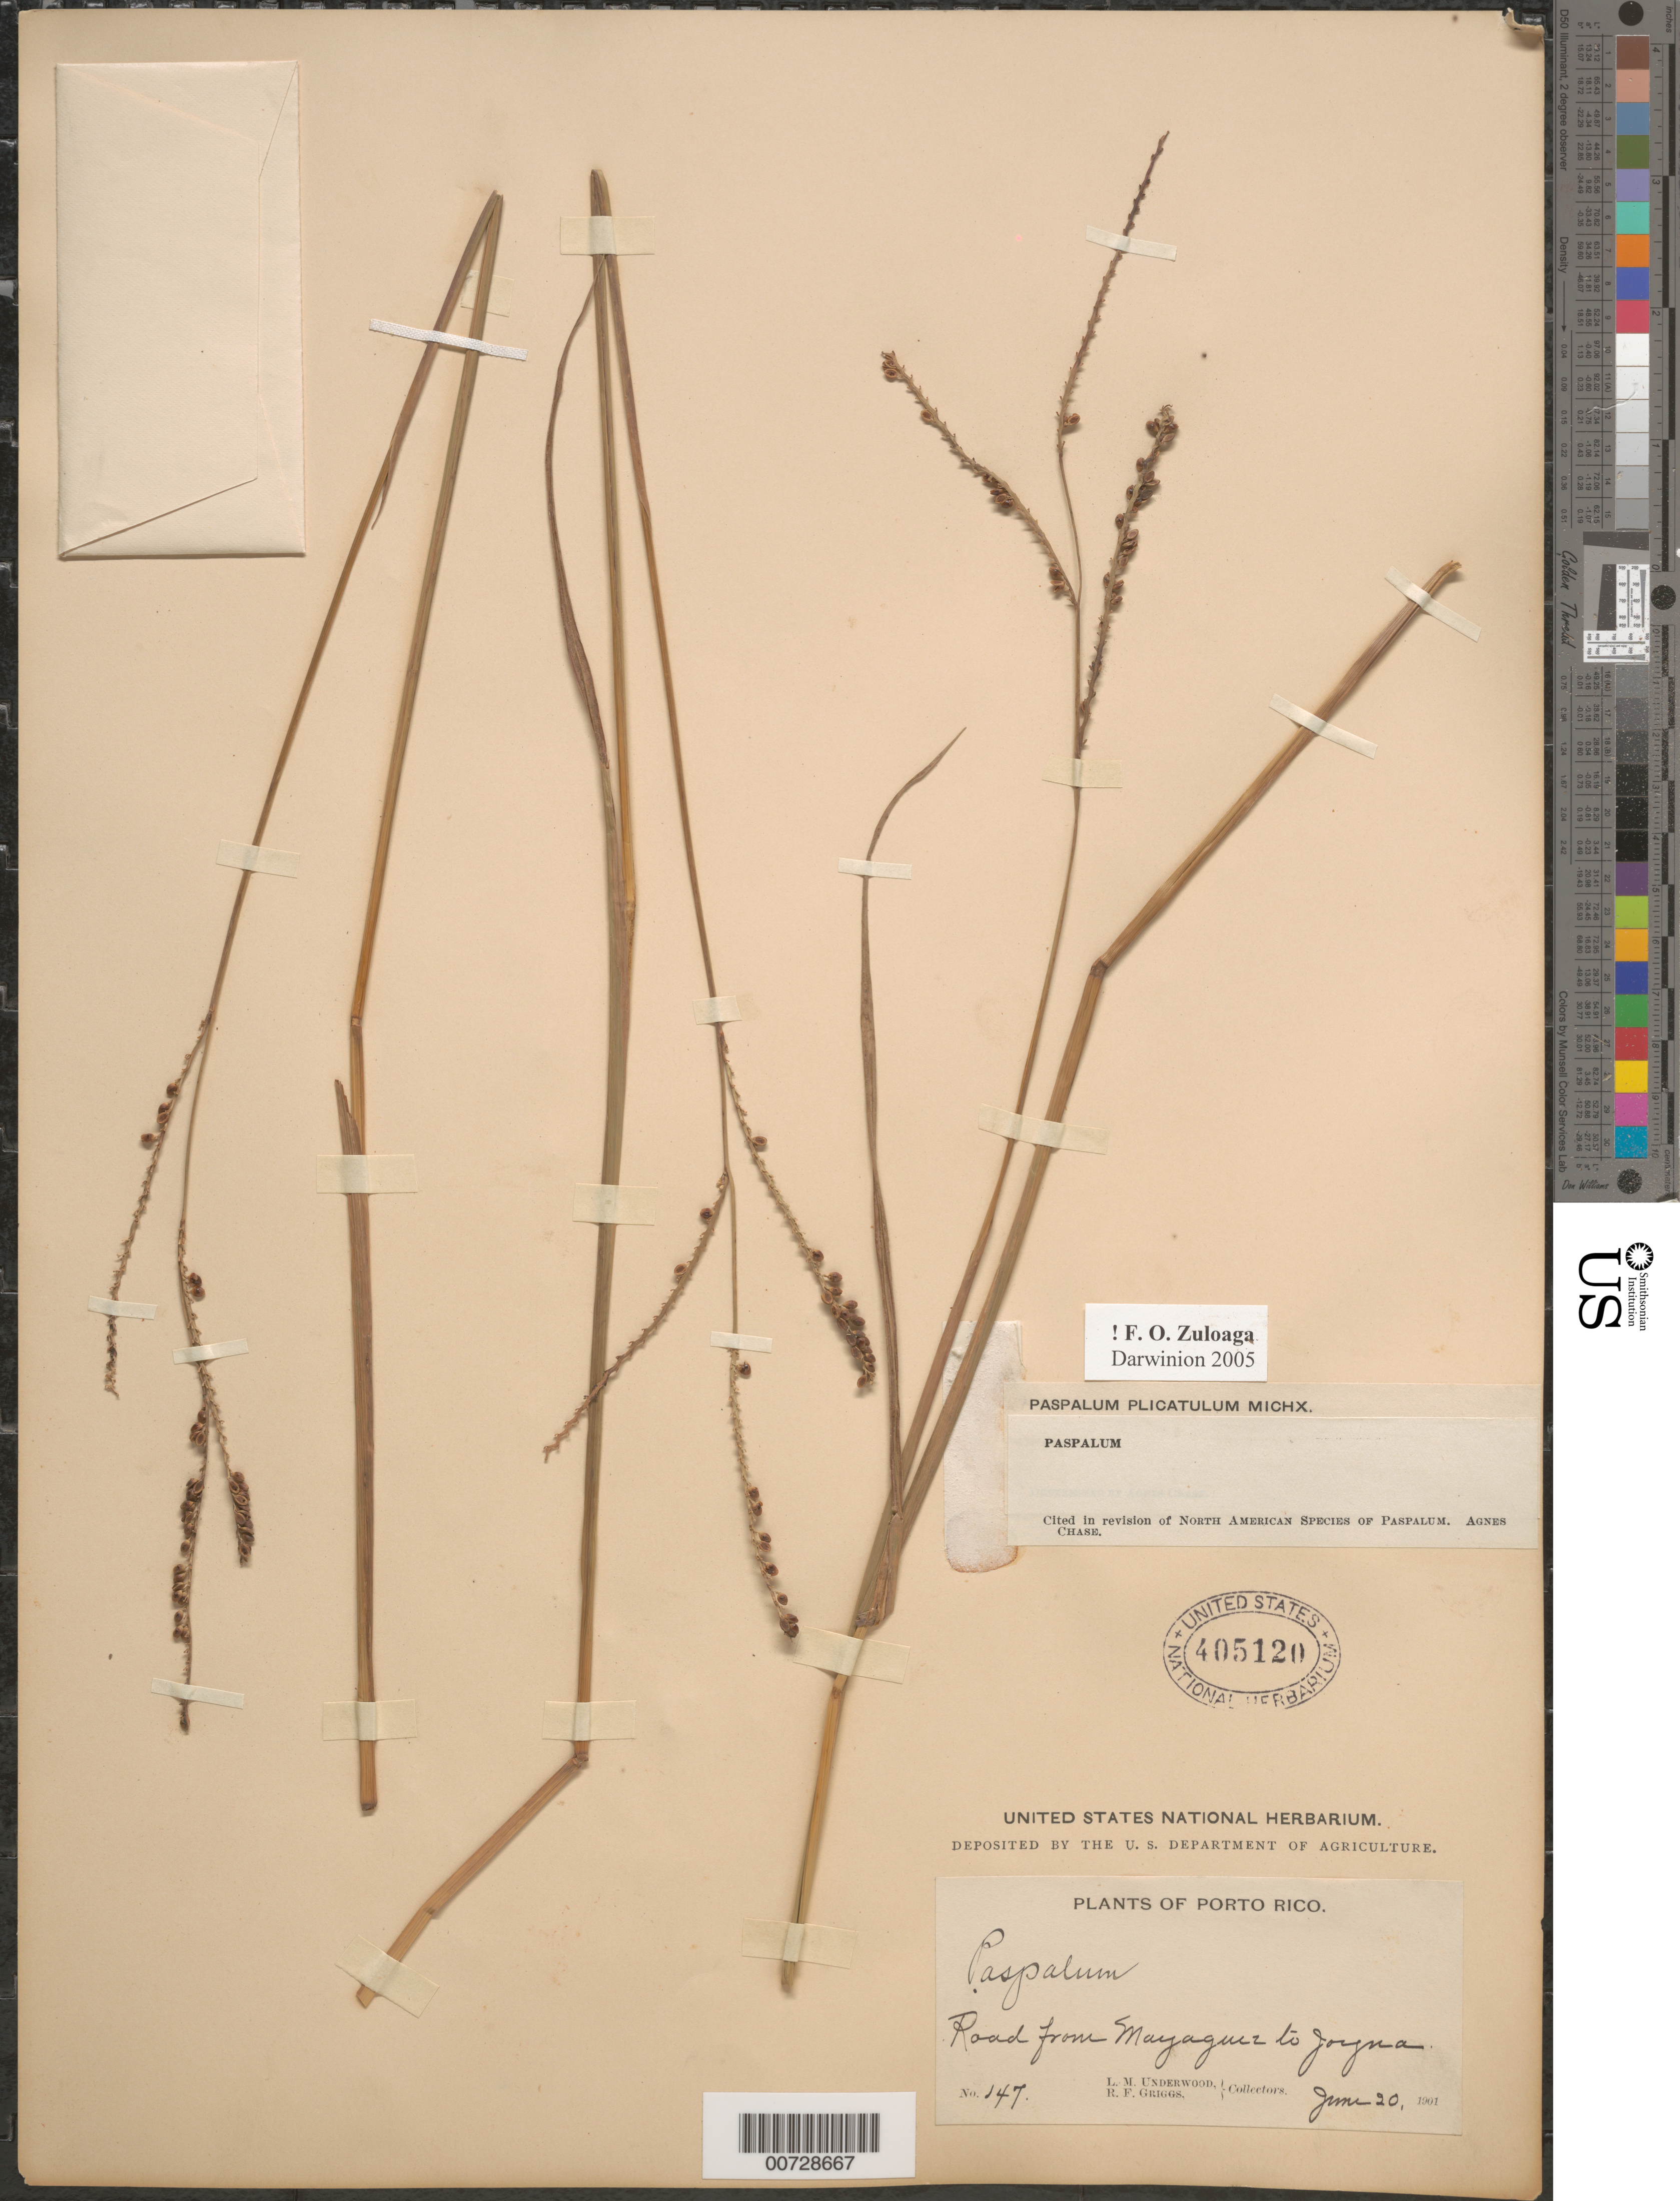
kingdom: Plantae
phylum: Tracheophyta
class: Liliopsida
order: Poales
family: Poaceae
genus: Paspalum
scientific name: Paspalum plicatulum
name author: Michx.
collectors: L. M. Underwood & R. F. Griggs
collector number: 147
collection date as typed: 20 Jun 1901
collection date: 1901-06-20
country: Puerto Rico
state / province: Mayagüez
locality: Mayaguez to Joyua, road from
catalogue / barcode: US 405120